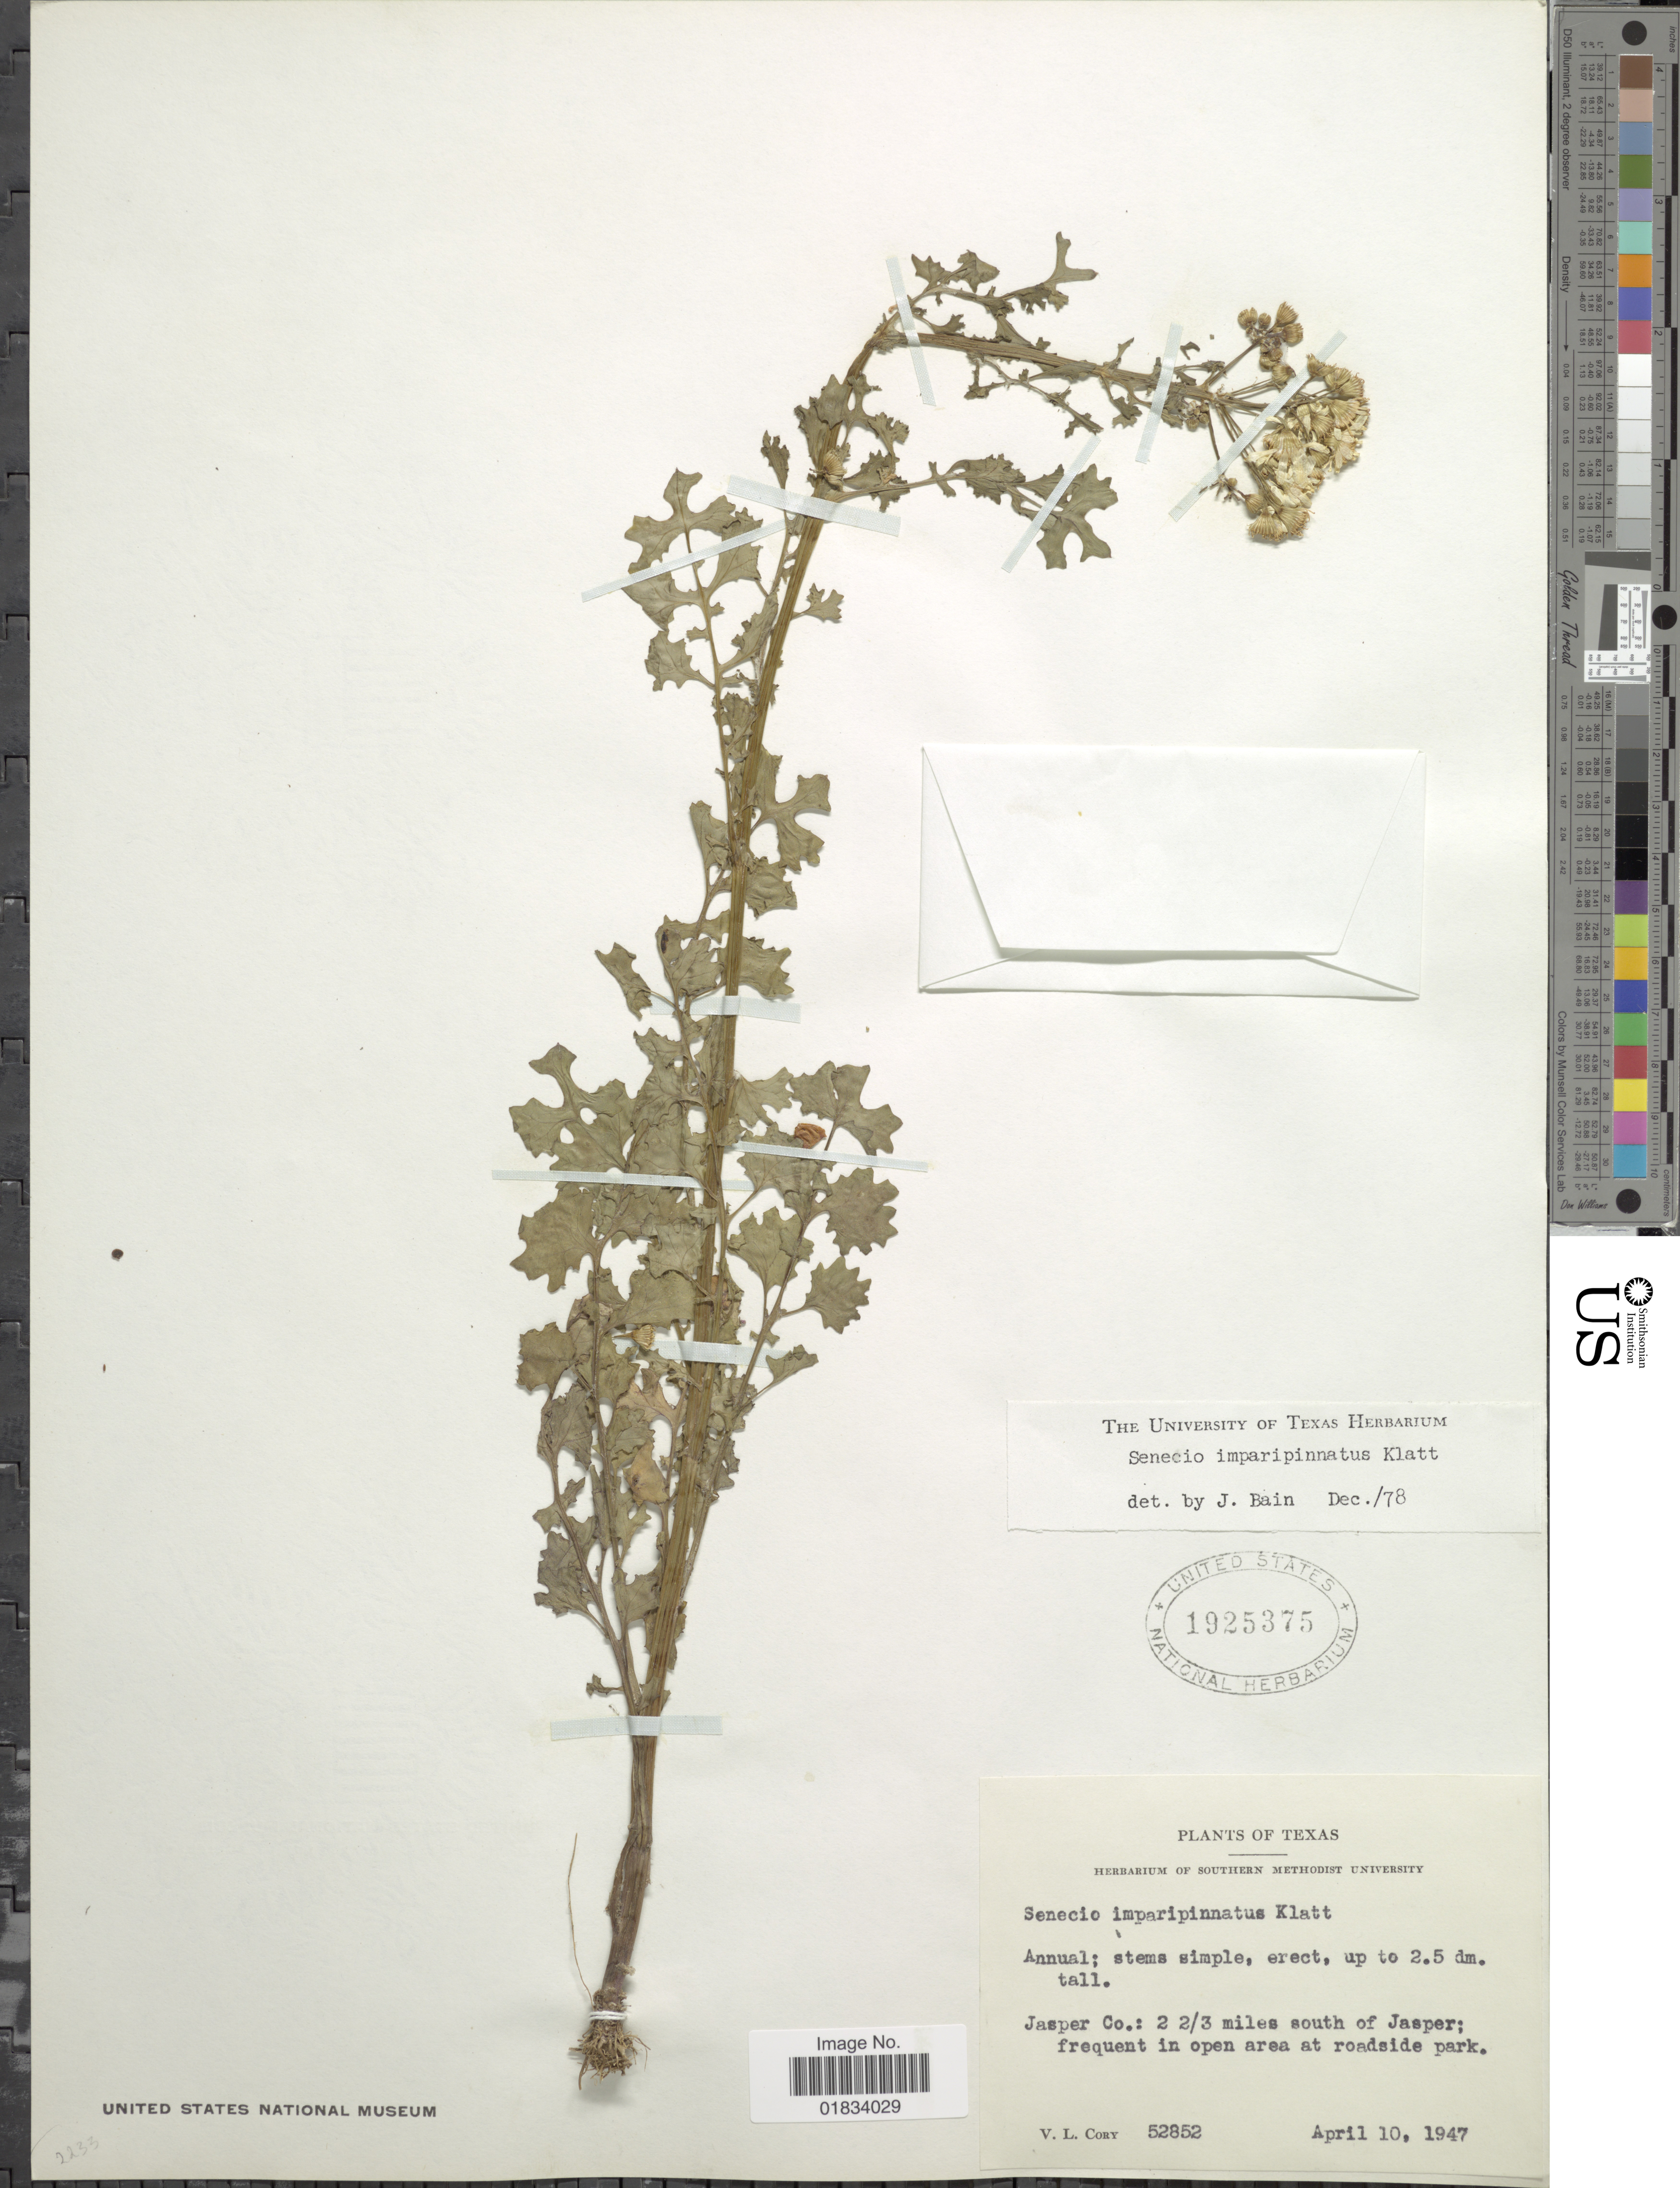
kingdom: Plantae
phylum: Tracheophyta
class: Magnoliopsida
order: Asterales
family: Asteraceae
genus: Packera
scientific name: Packera tampicana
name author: (DC.) C. Jeffrey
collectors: V. Cory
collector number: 52852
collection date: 1947-04-10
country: United States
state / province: Texas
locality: Jasper Co.: 2 2/3 miles south of Jasper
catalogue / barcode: US 1925375